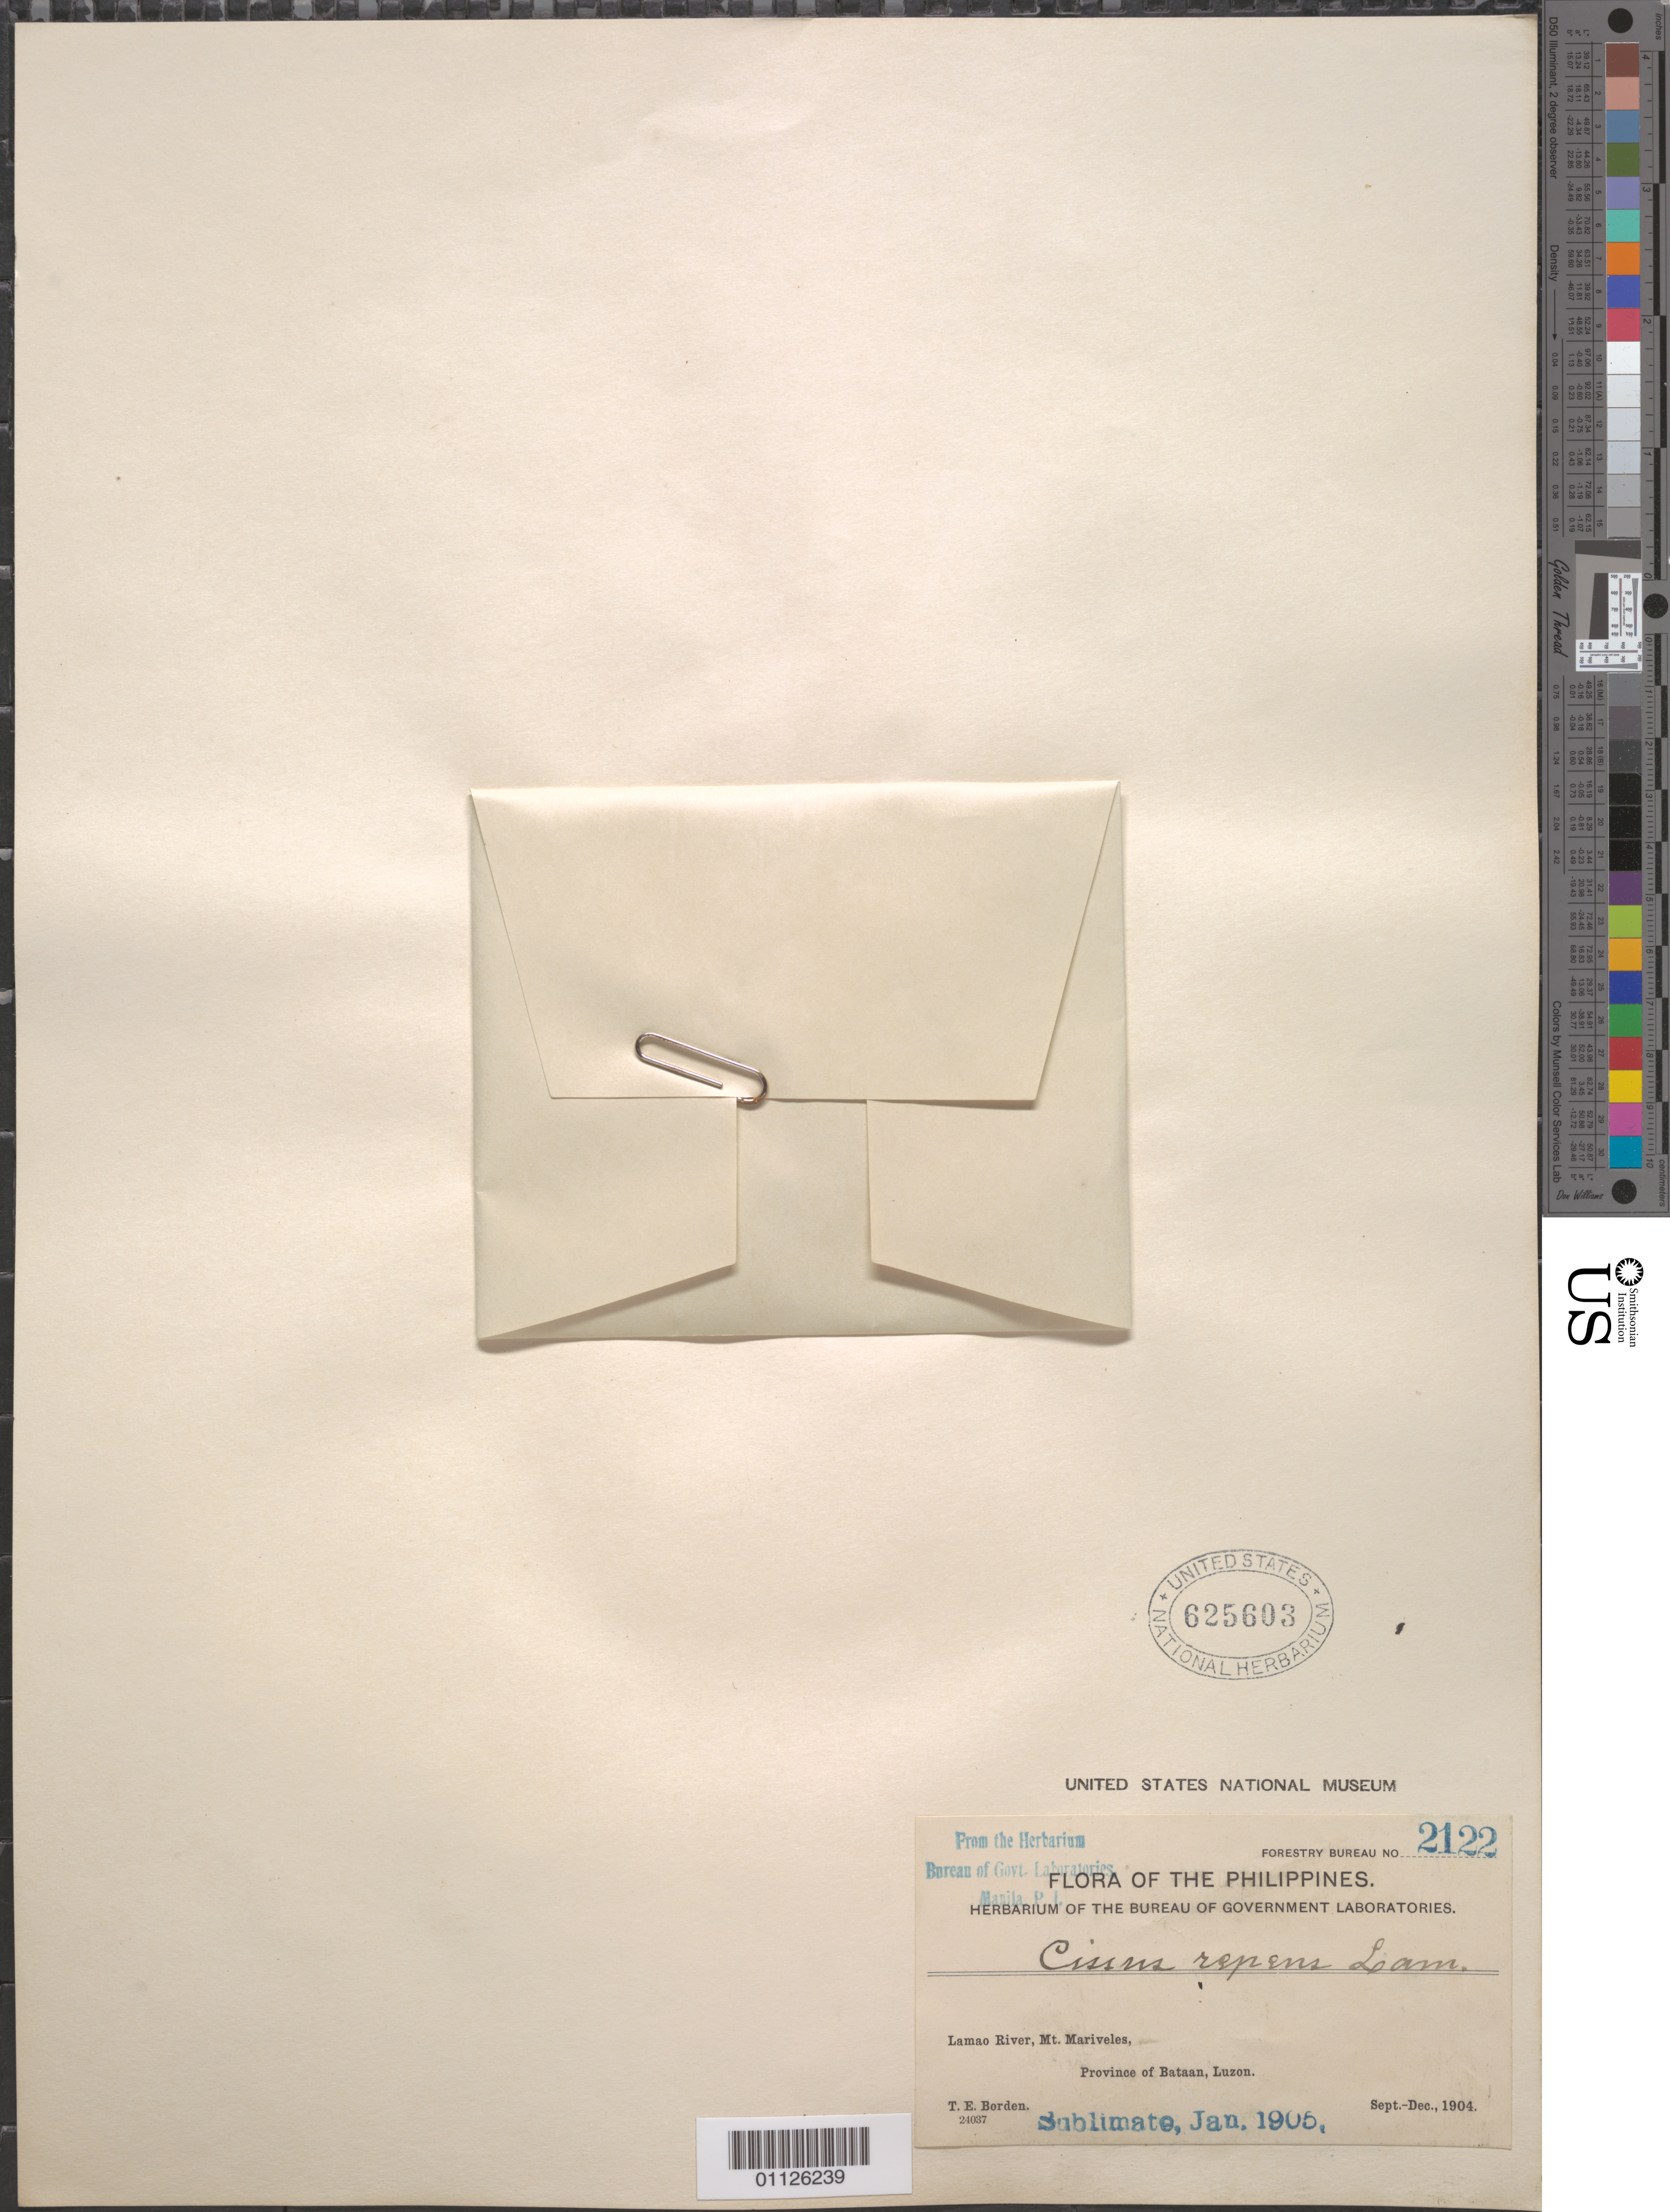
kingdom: Plantae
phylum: Tracheophyta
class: Magnoliopsida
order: Vitales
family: Vitaceae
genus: Cissus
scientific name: Cissus repens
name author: Lam.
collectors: T. E. Borden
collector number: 2122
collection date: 1904-09/1904-12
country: Philippines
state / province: Central Luzon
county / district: Bataan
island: Luzon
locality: Lamao River. Mt Mariveles.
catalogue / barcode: US 625603